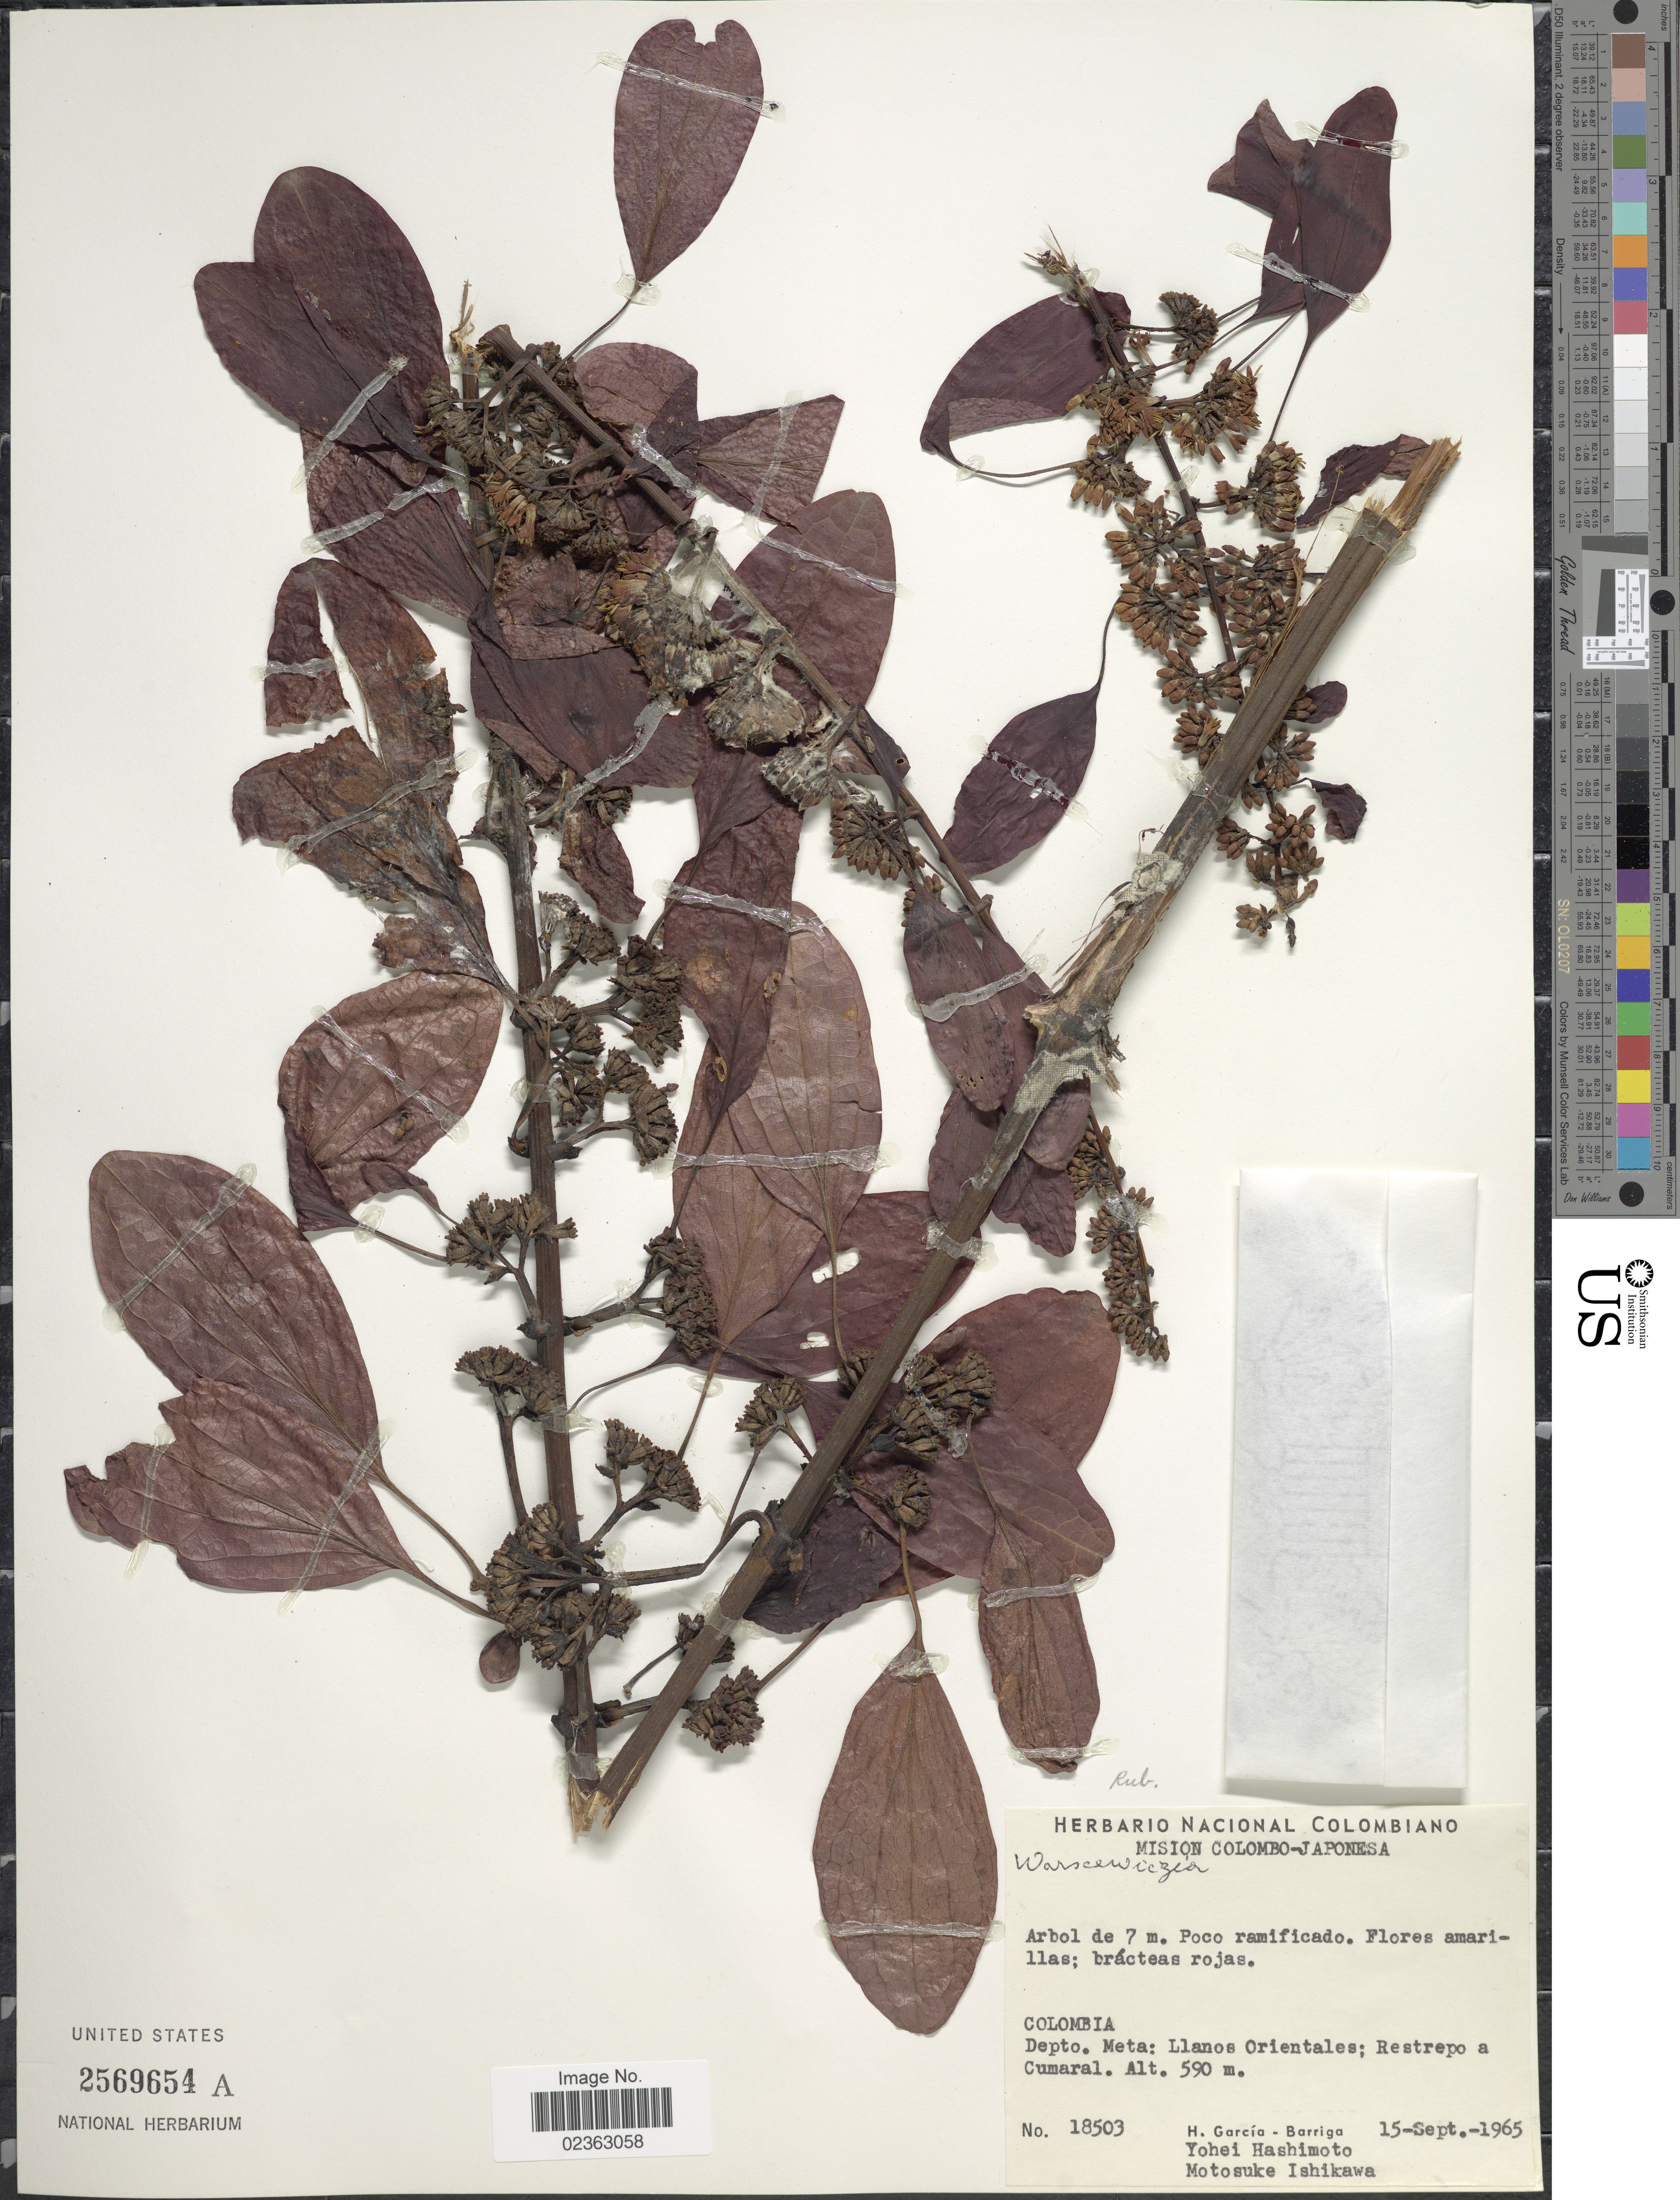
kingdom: Plantae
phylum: Tracheophyta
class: Magnoliopsida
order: Gentianales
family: Rubiaceae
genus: Warszewiczia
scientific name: Warszewiczia coccinea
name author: (Vahl) Klotzsch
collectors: H. García Barriga, Y. Hashimoto & M. Ishikawa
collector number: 18503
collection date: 1965-09-15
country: Colombia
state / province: Meta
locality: Llanos Orientales; restrepo a Cumaral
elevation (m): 590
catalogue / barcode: US 2569654A